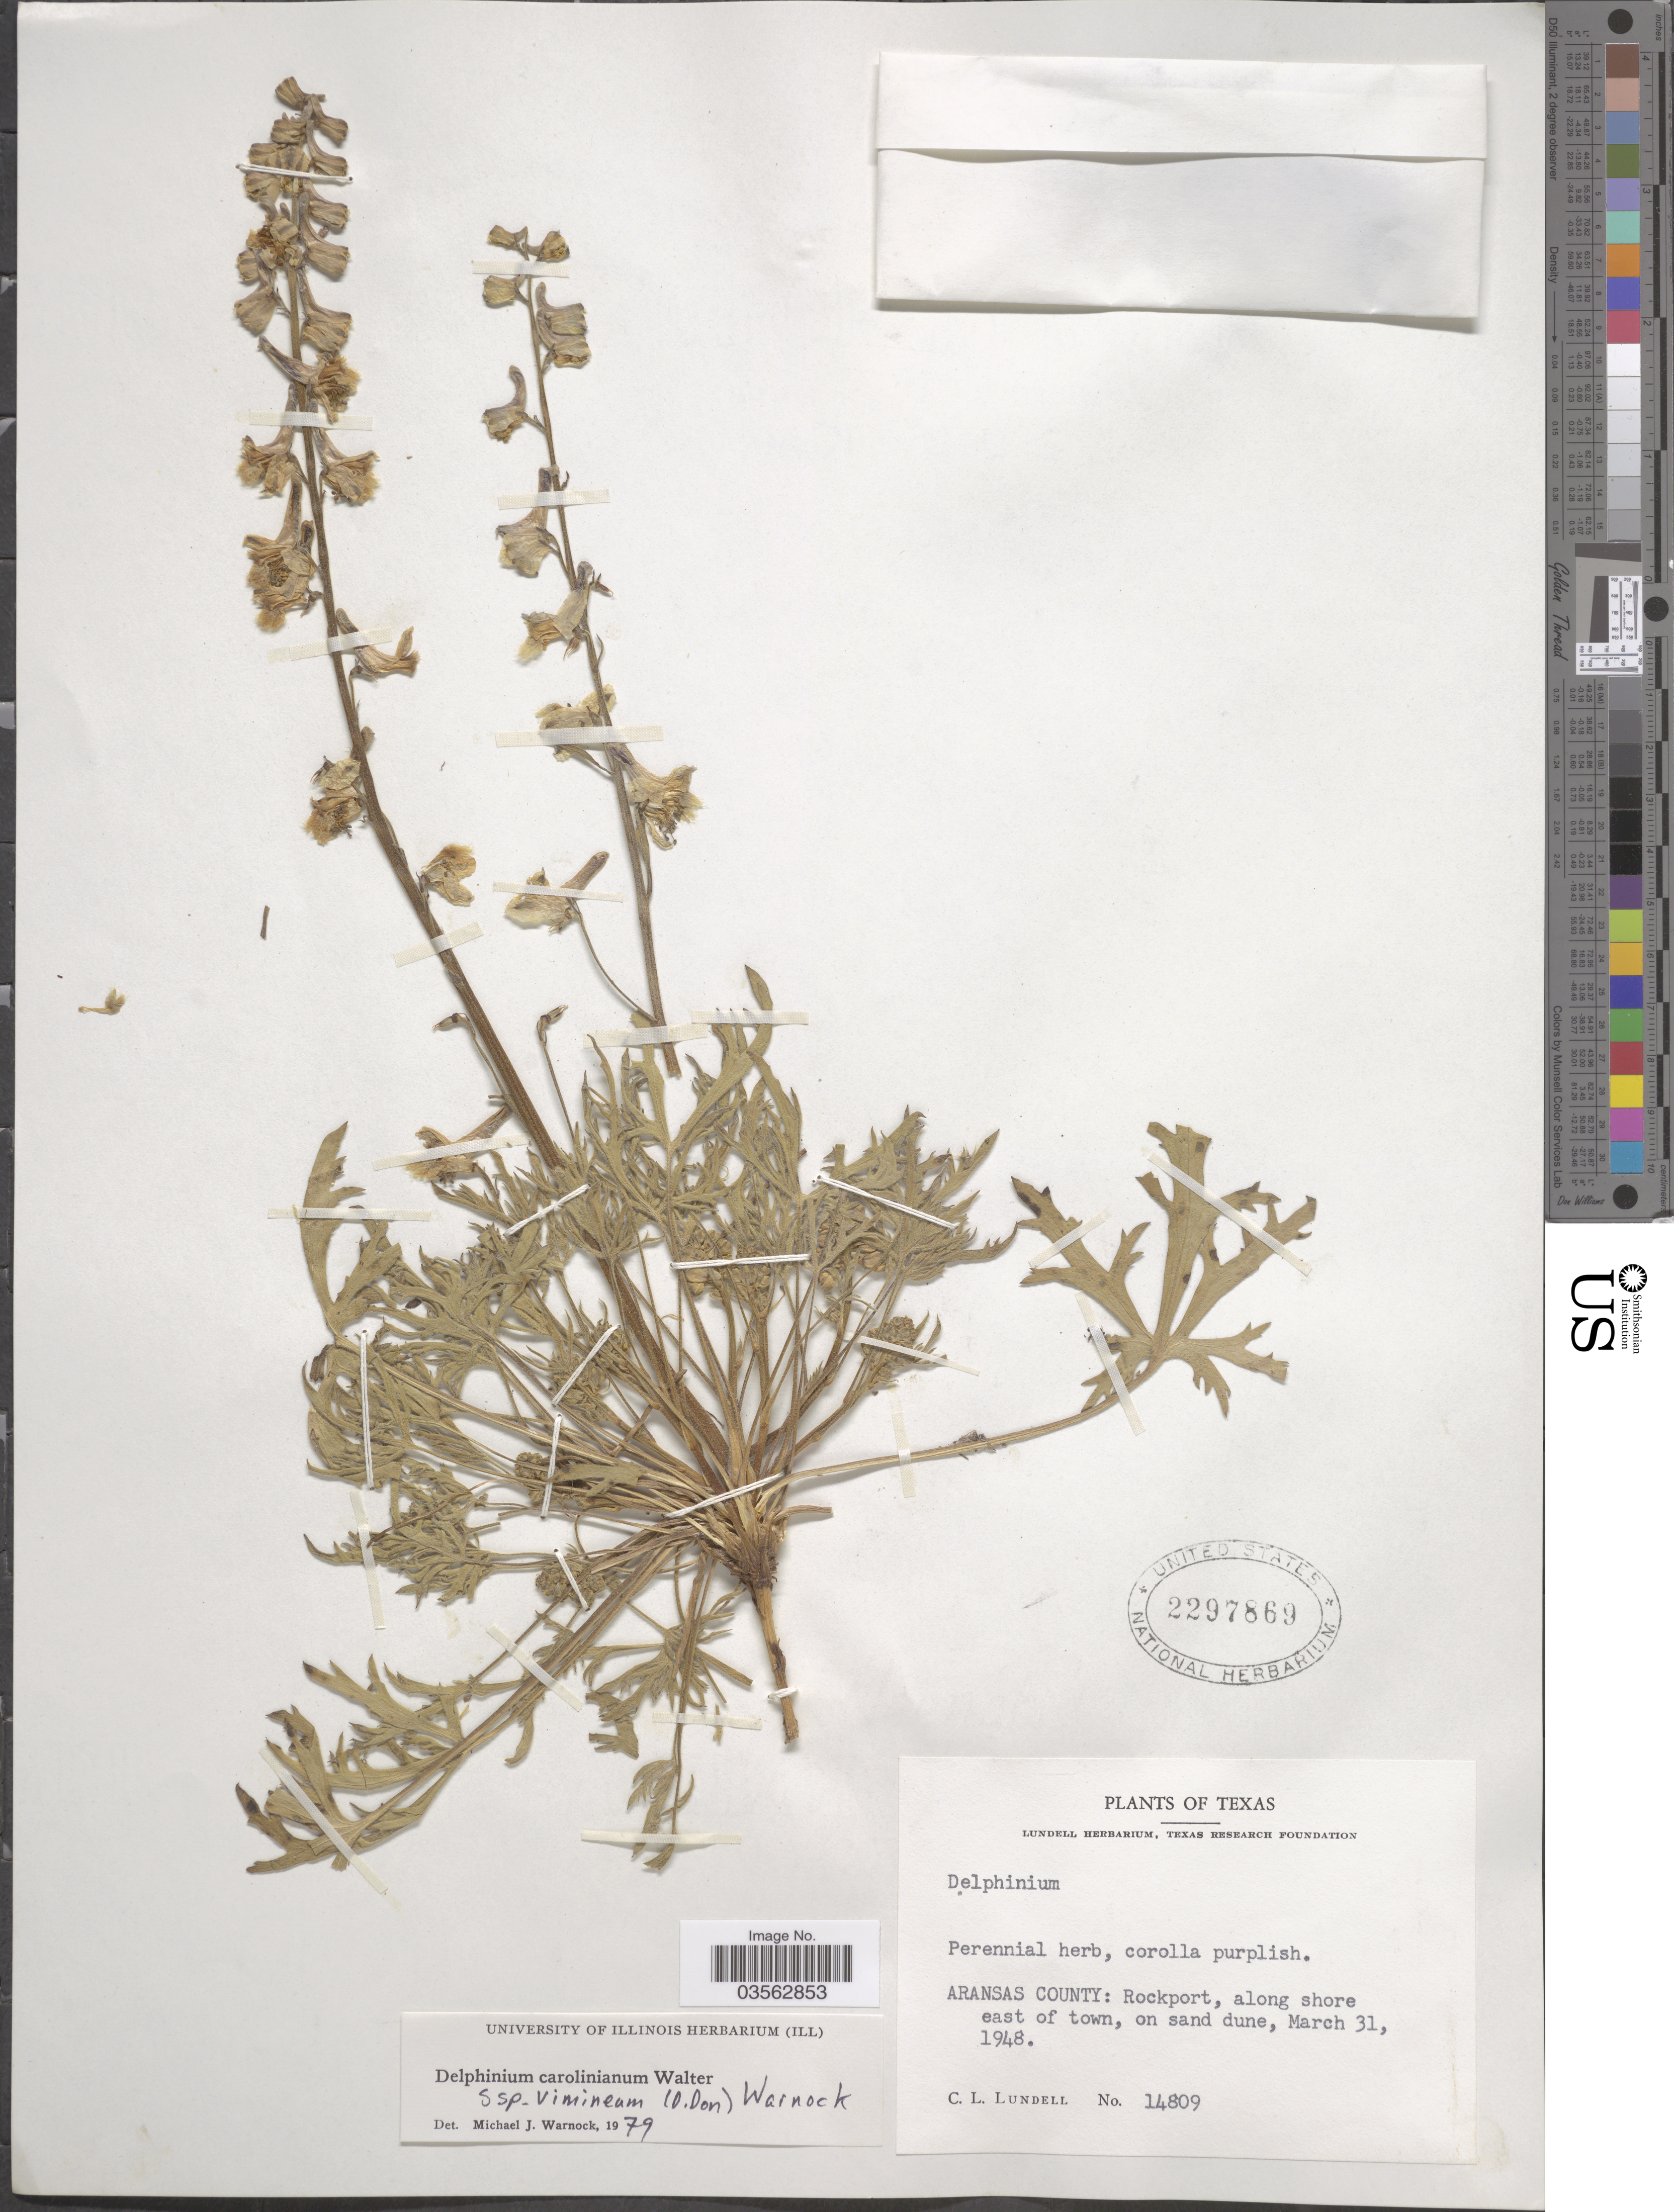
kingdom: Plantae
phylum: Tracheophyta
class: Magnoliopsida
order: Ranunculales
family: Ranunculaceae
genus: Delphinium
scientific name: Delphinium carolinianum subsp. vimineum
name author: Walter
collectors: C. L. Lundell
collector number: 14809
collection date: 1948-03-31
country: United States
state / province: Texas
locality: Aransas County: Rockport, along shore east of town, on sand dune.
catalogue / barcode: US 2297869